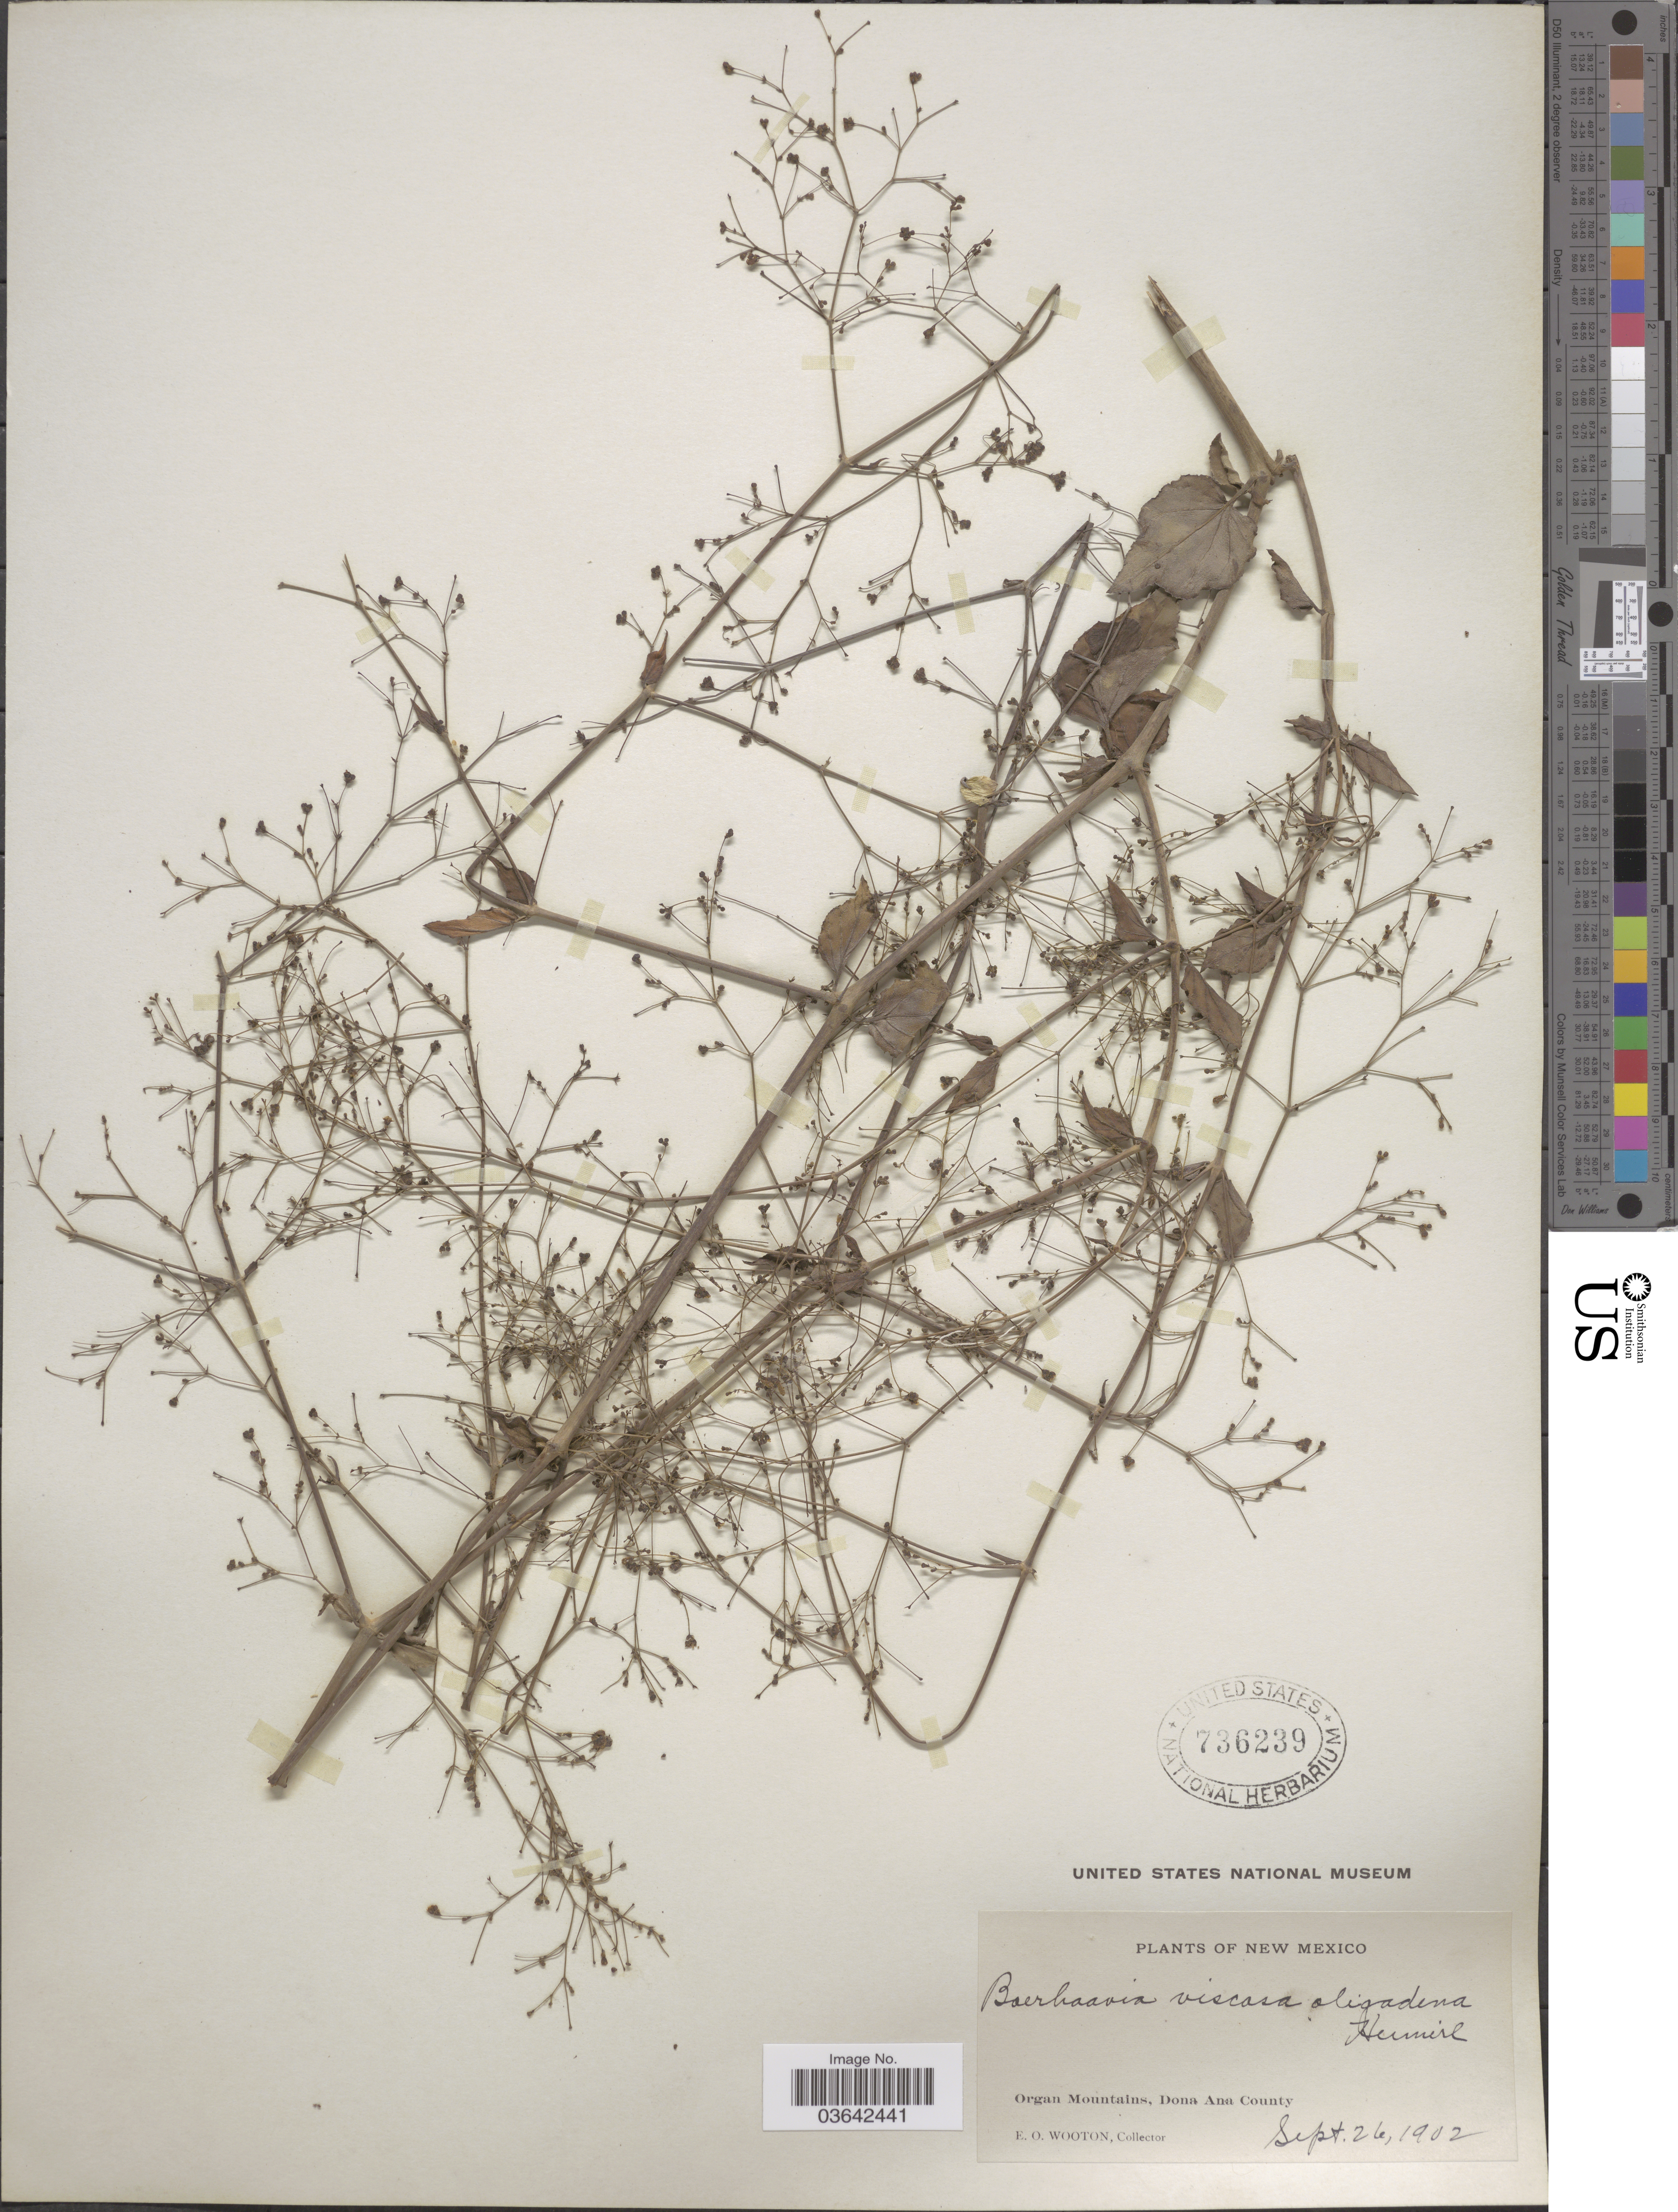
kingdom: Plantae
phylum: Tracheophyta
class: Magnoliopsida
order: Caryophyllales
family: Nyctaginaceae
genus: Boerhavia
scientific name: Boerhavia coccinea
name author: Mill.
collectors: E. O. Wooton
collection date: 1902-09-26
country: United States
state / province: New Mexico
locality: Organ Mountains, Dona Ana County.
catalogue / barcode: US 736239